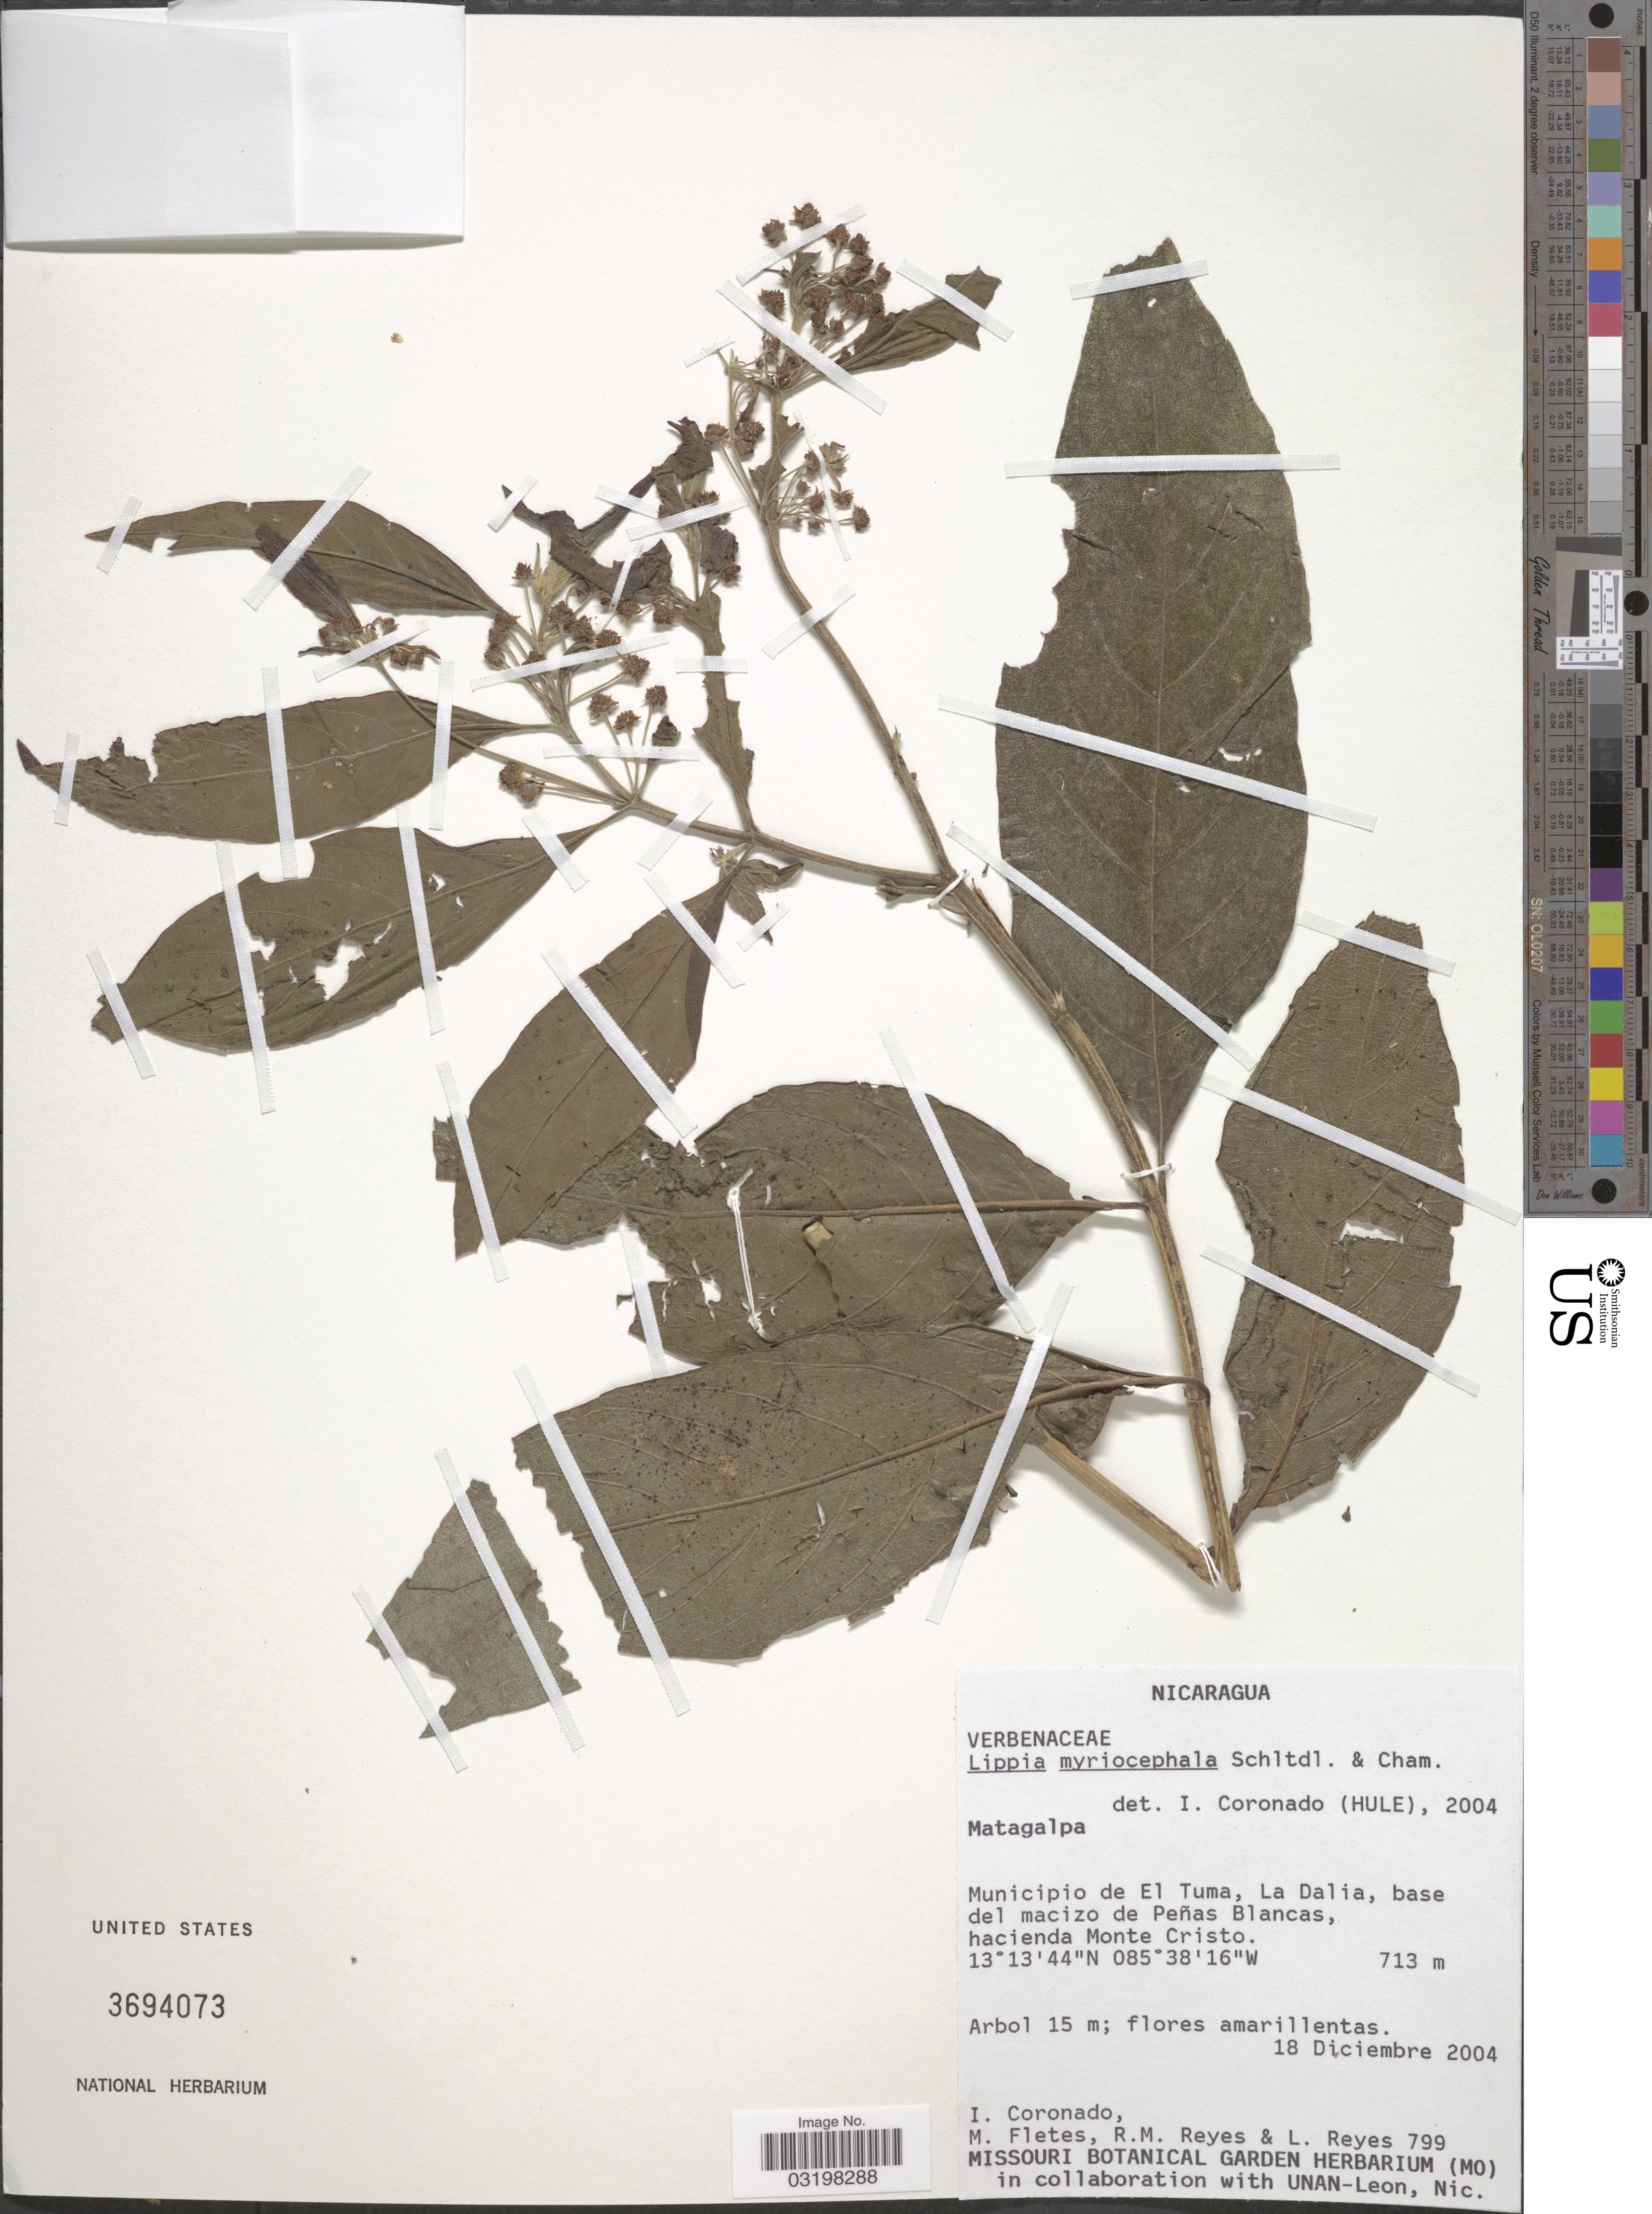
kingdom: Plantae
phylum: Tracheophyta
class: Magnoliopsida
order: Lamiales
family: Verbenaceae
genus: Lippia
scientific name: Lippia myriocephala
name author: Schltdl. & Cham.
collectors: I. Coronado, M. Fletes, R. Reyes & L. Reyes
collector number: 799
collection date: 2004-12-18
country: Nicaragua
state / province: Matagalpa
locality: Municipio de El Tuma, La Dalia, base del macizo de Peñas Blancas, hacienda Monte Cristo.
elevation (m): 713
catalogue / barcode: US 3694073